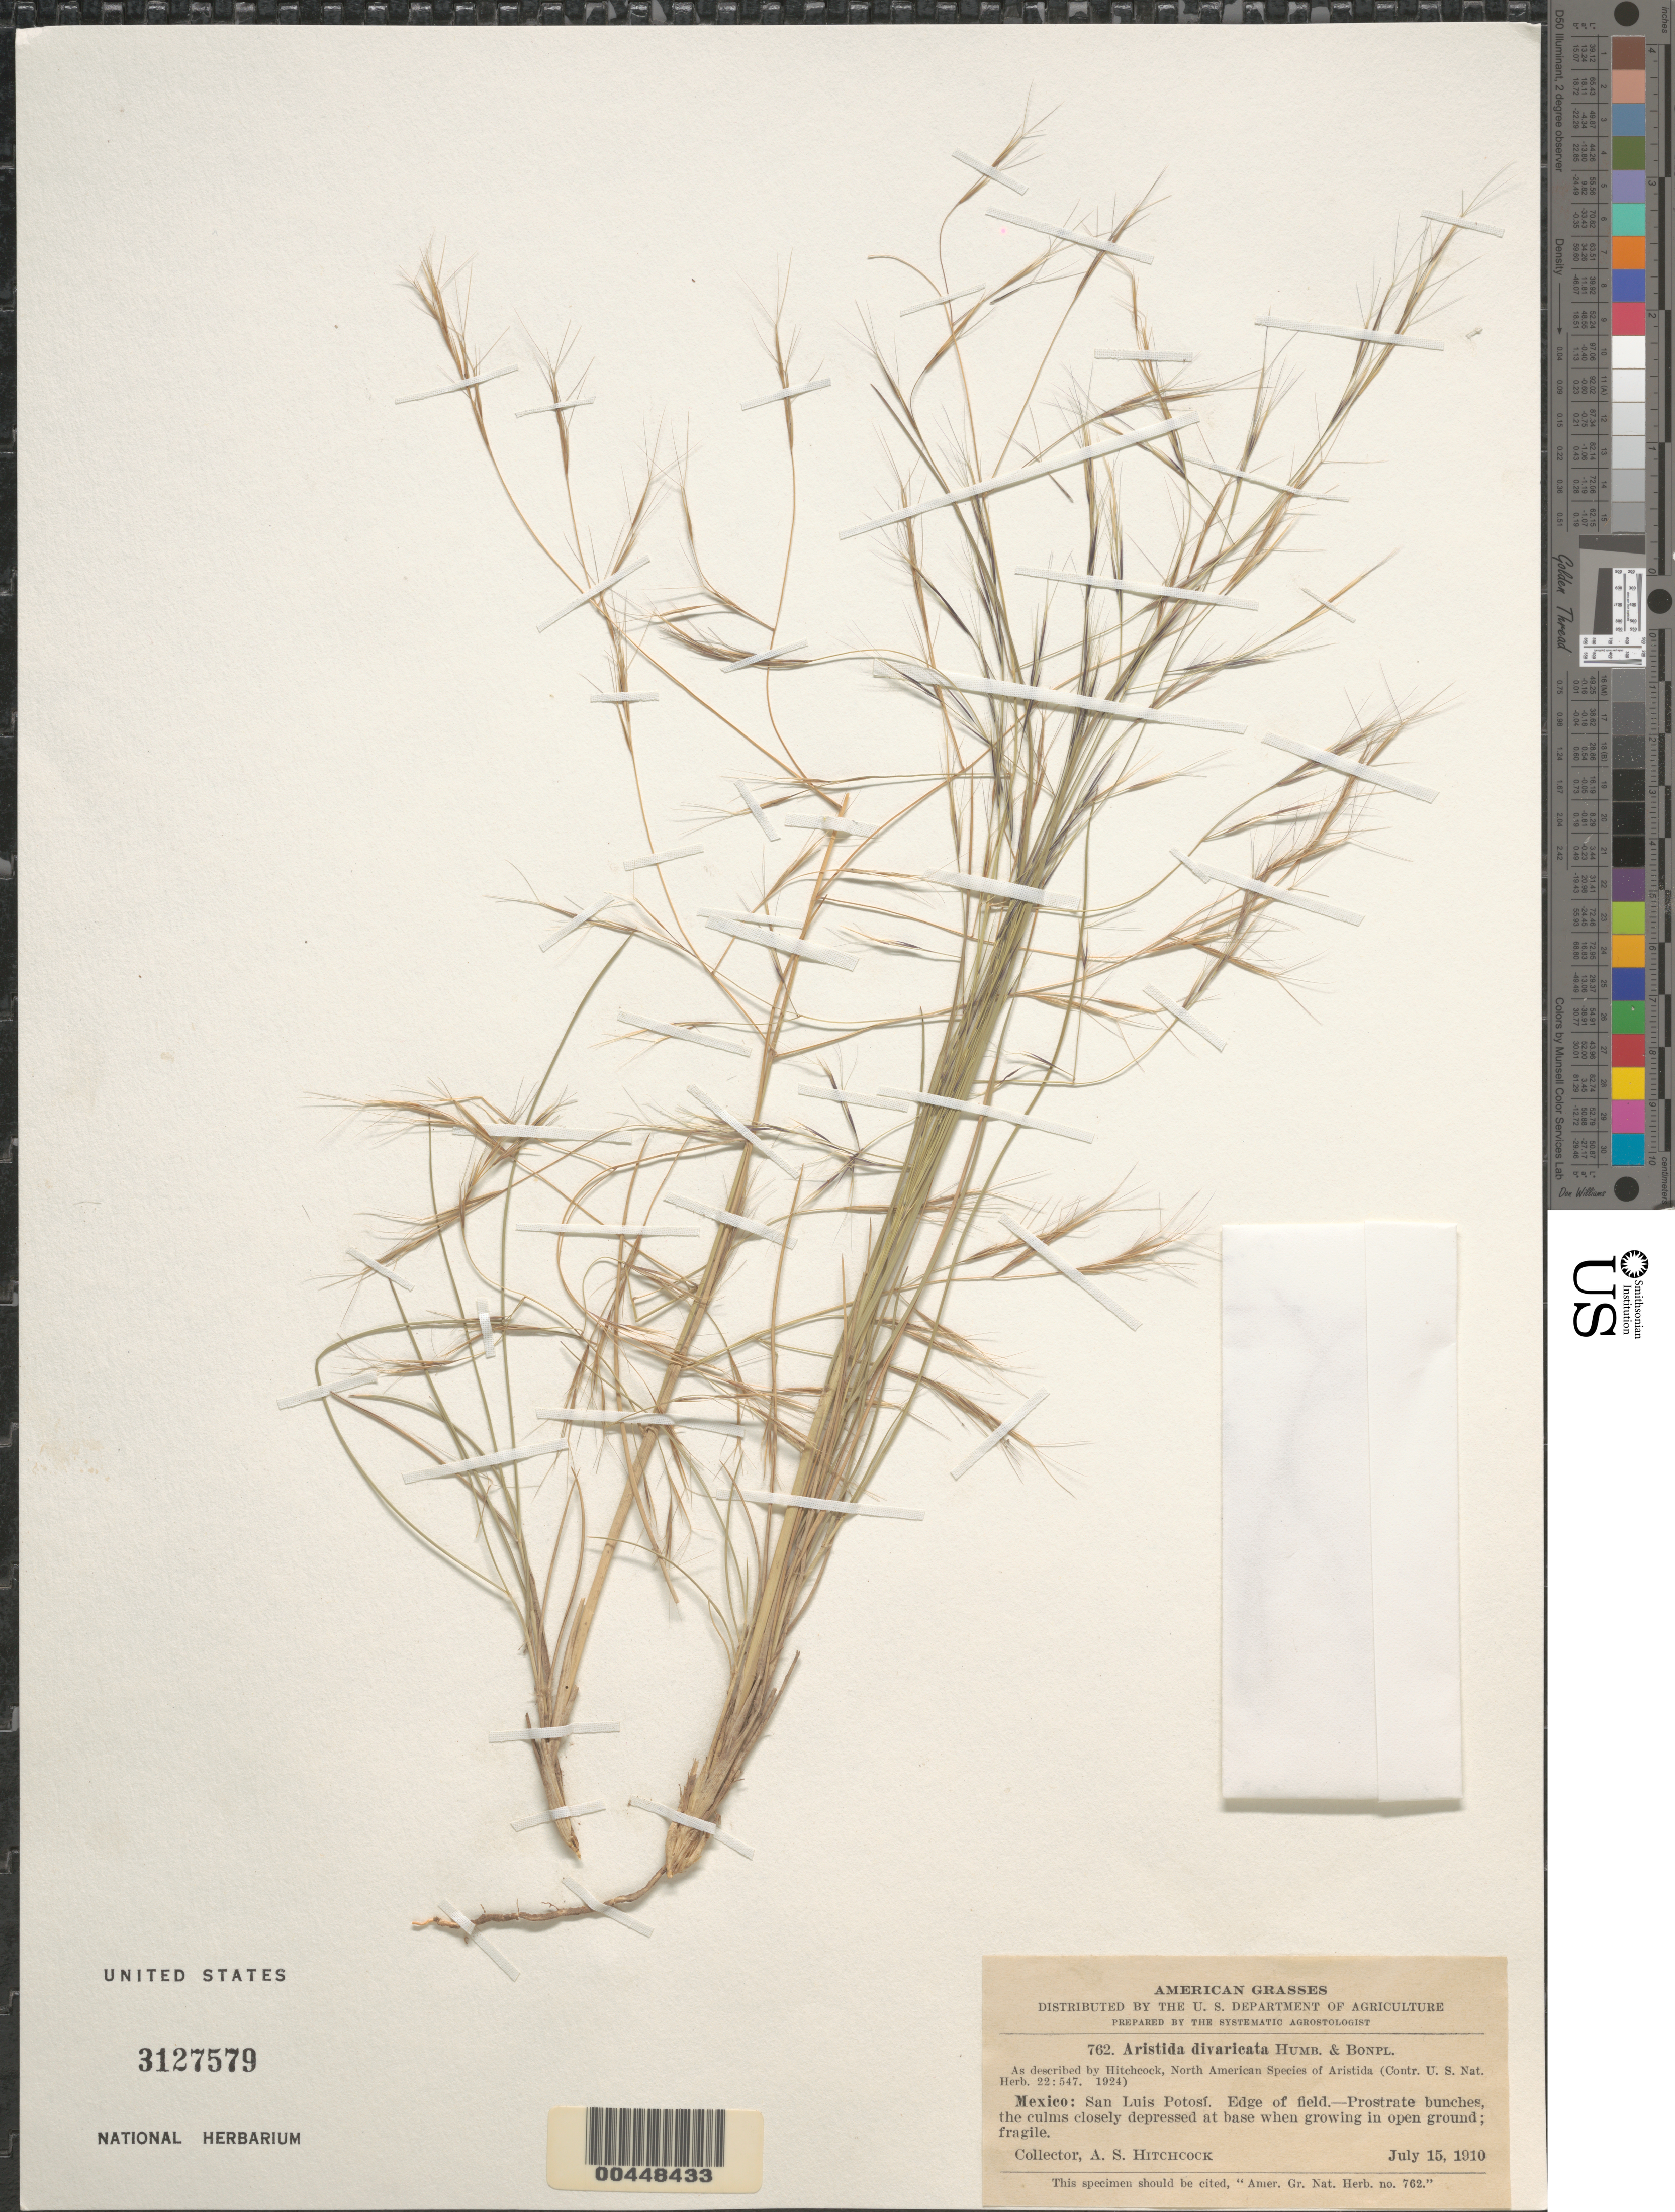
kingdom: Plantae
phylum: Tracheophyta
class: Liliopsida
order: Poales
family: Poaceae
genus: Aristida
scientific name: Aristida divaricata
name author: Humb. & Bonpl. ex Willd.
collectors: A. S. Hitchcock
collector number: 762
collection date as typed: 15 Jul 1910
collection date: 1910-07-15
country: Mexico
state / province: San Luis Potosi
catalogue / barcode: US 3127579